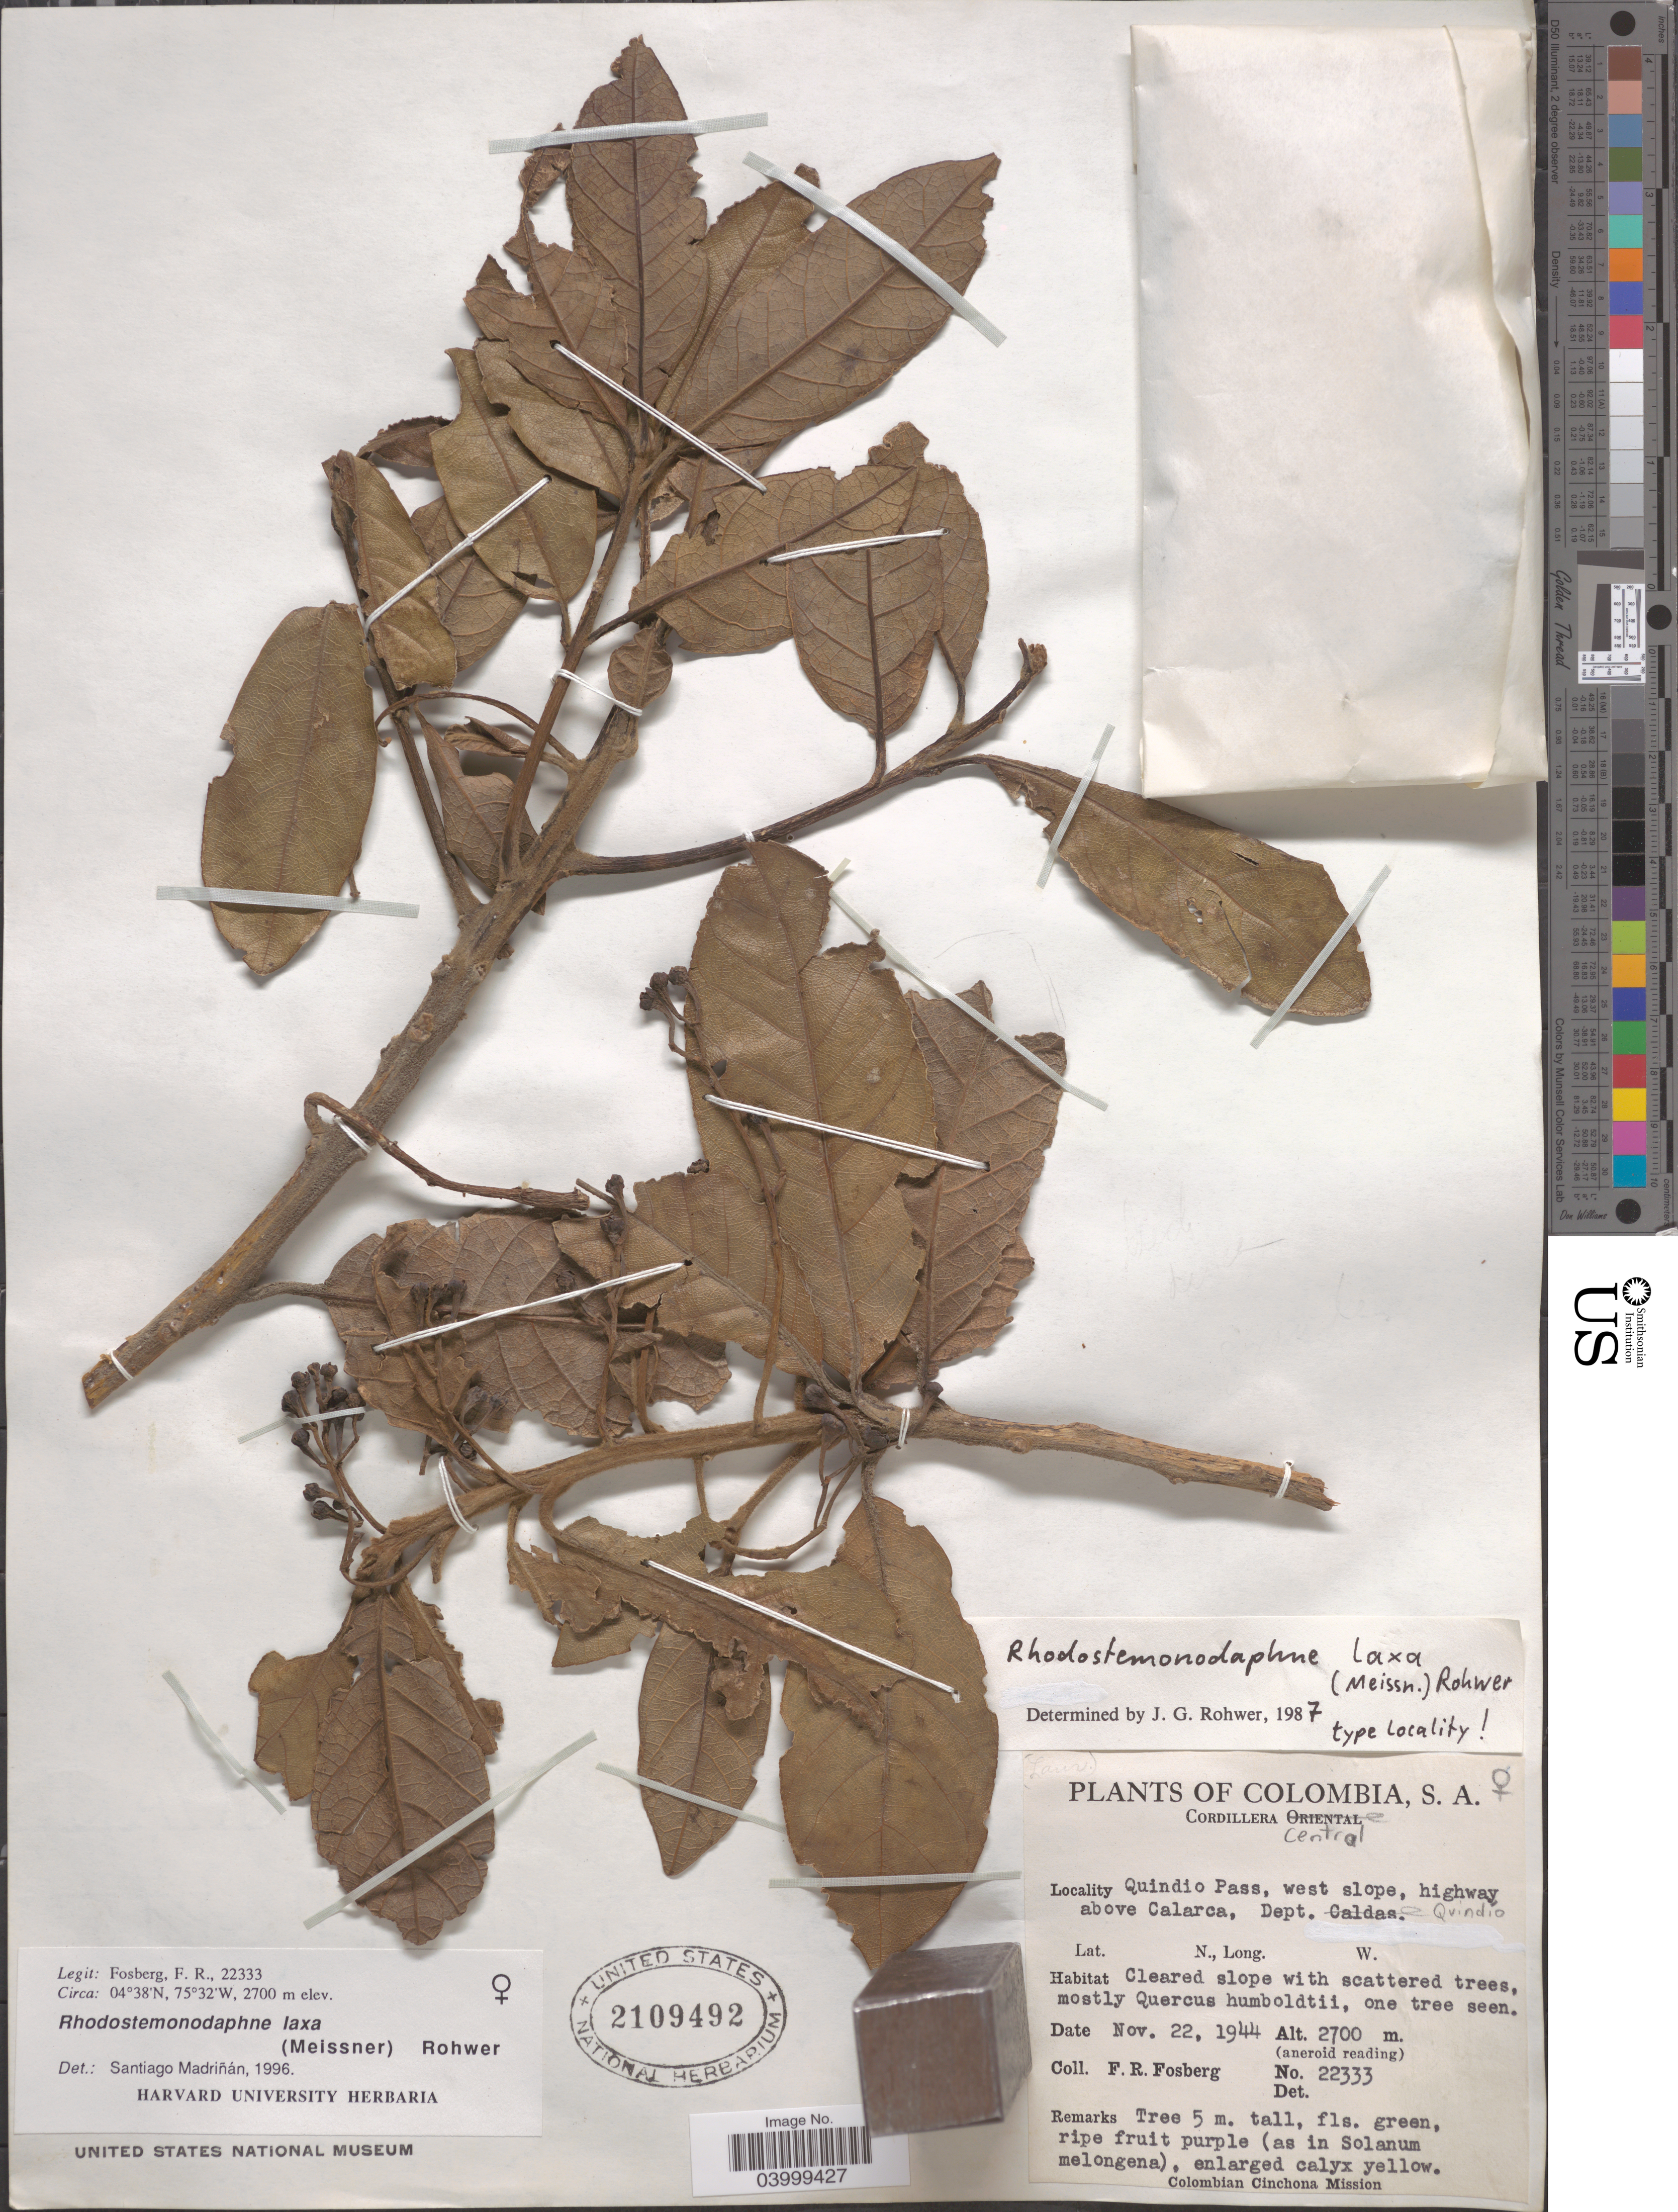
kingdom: Plantae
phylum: Tracheophyta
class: Magnoliopsida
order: Laurales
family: Lauraceae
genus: Rhodostemonodaphne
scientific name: Rhodostemonodaphne laxa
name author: (Meisn.) Rohwer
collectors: F. R. Fosberg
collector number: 22333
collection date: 1944-11-22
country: Colombia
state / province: Quindío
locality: Cordillera Central. Quindio Pass, west slope, highway above Calarca, Dept. Quindio.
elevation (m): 2700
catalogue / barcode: US 2109492